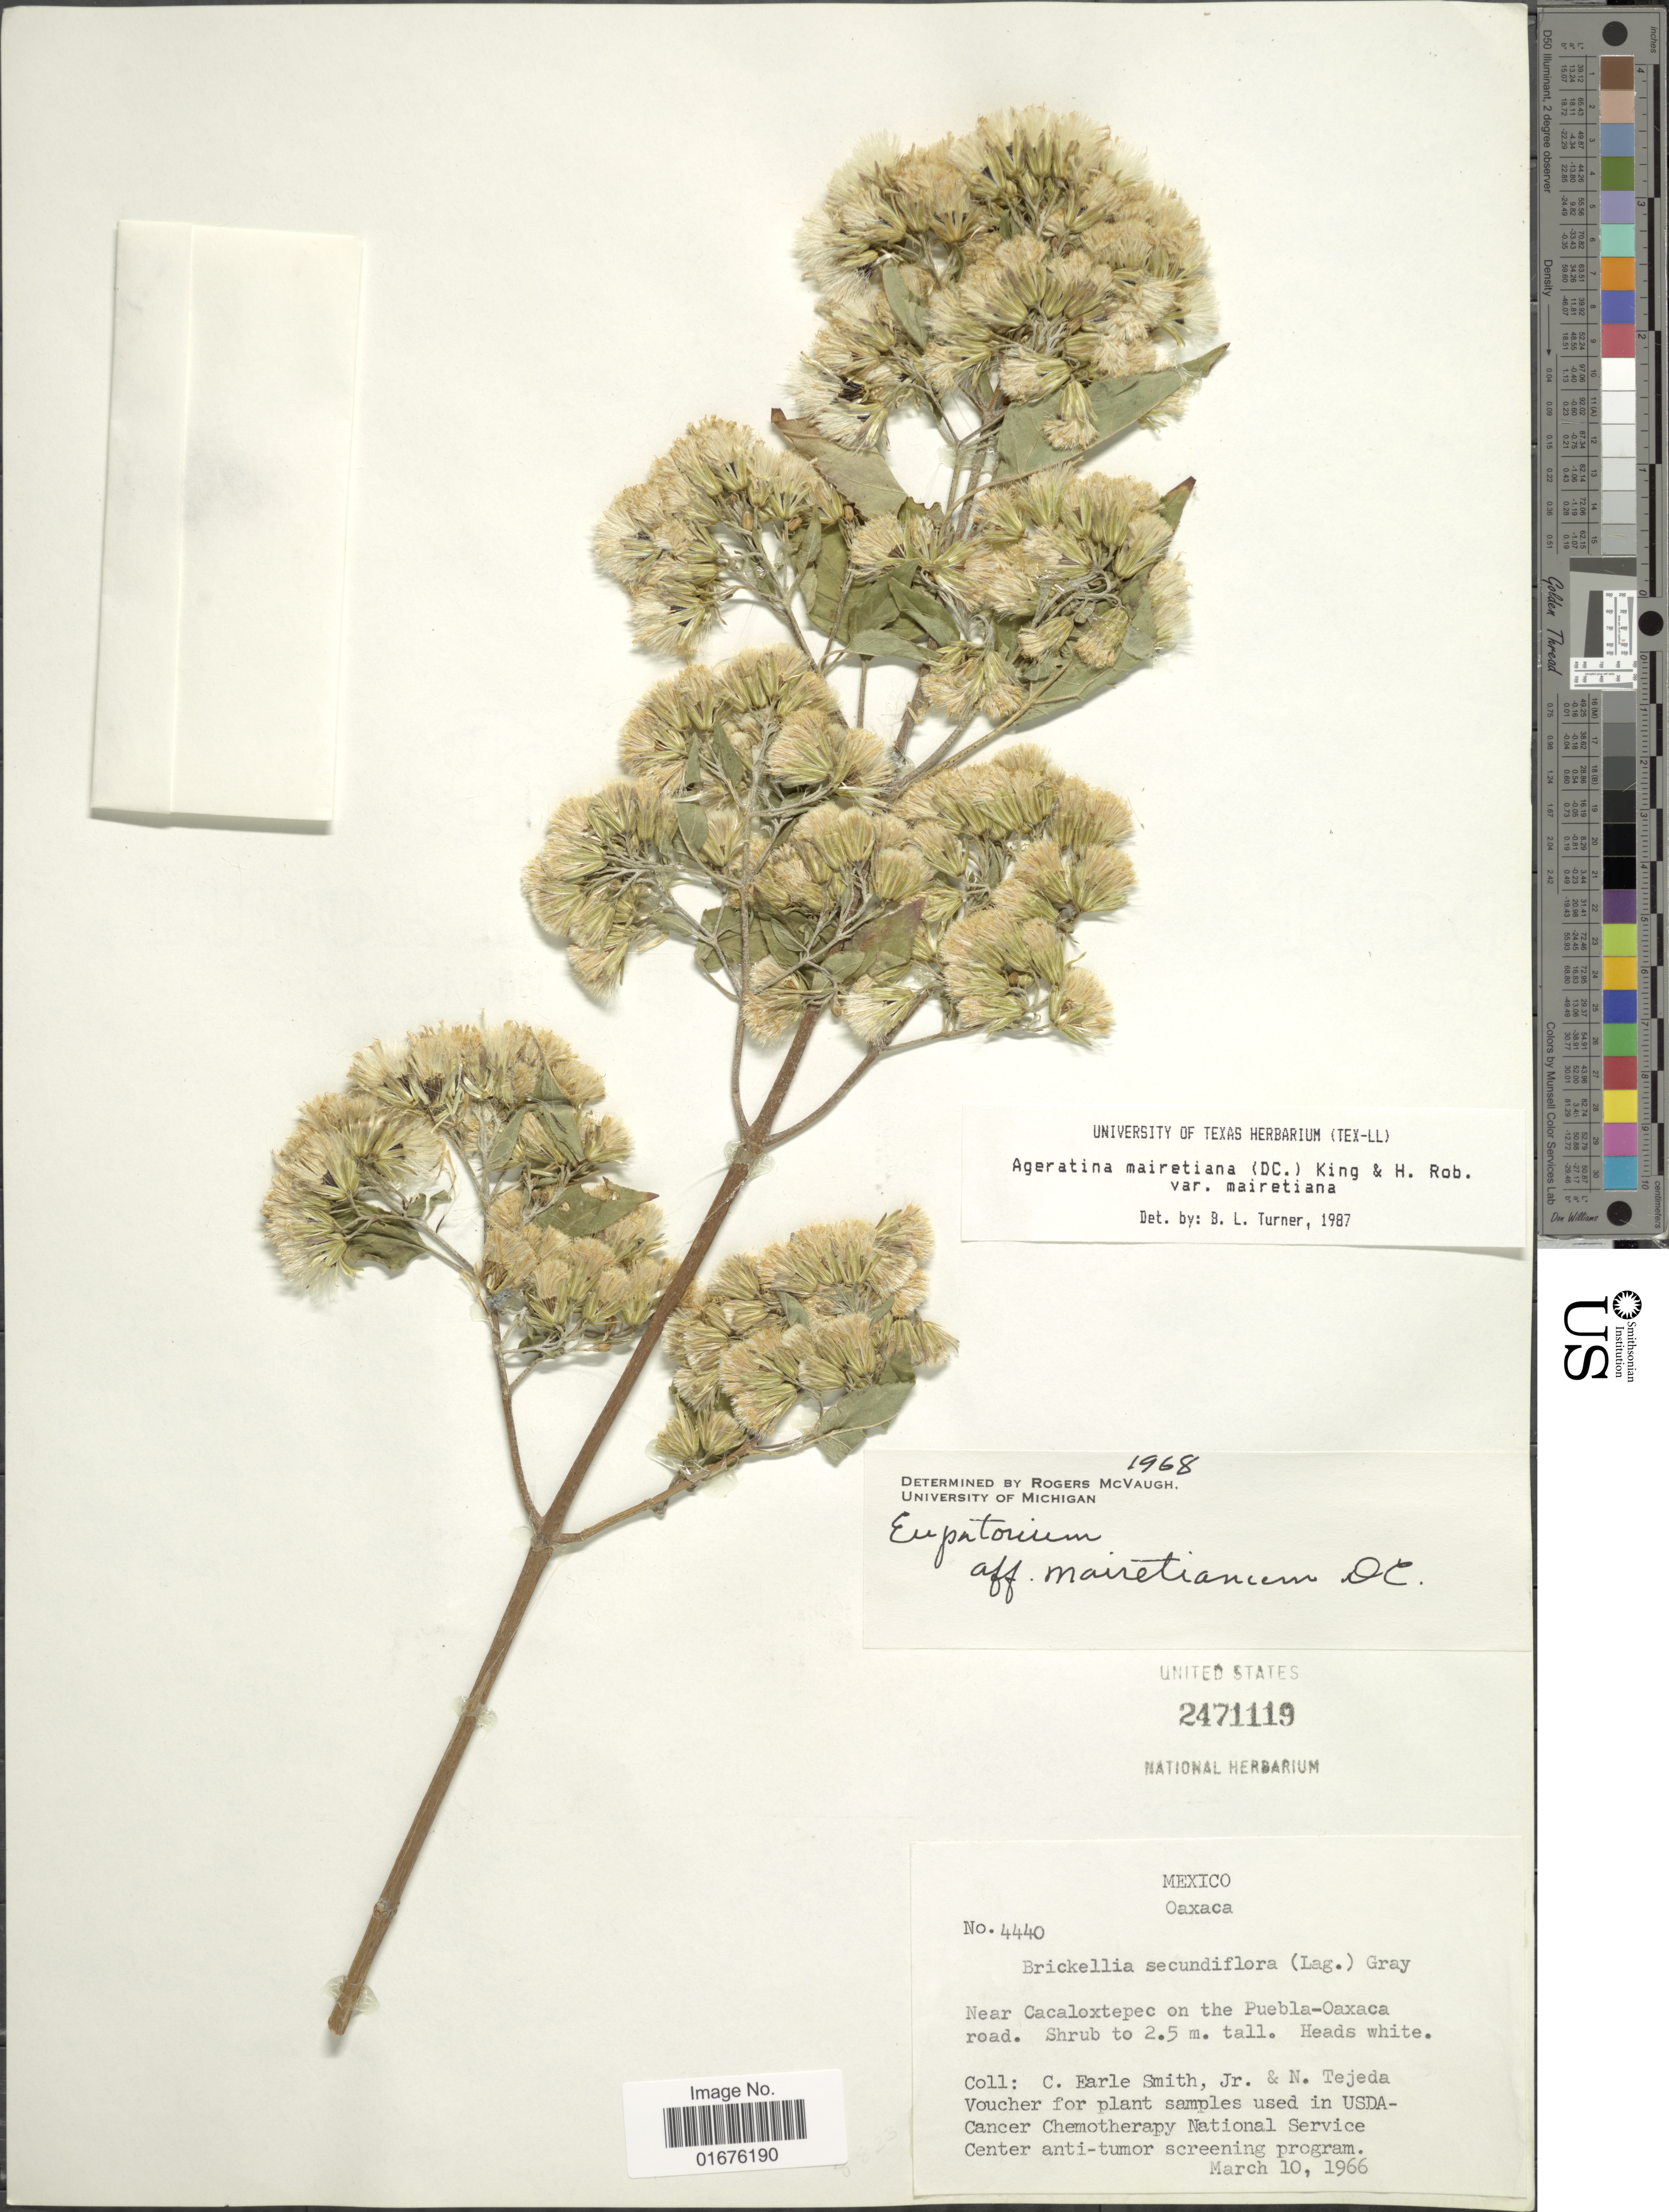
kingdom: Plantae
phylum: Tracheophyta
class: Magnoliopsida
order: Asterales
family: Asteraceae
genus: Ageratina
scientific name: Ageratina mairetiana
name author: (DC.) R.M. King & H. Rob.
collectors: C. E. Smith Jr. & N. Tejeda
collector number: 4440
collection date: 1966-03-10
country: Mexico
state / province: Oaxaca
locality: Near cacaloxtepec on the Puebla-Oaxaca road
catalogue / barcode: US 2471119